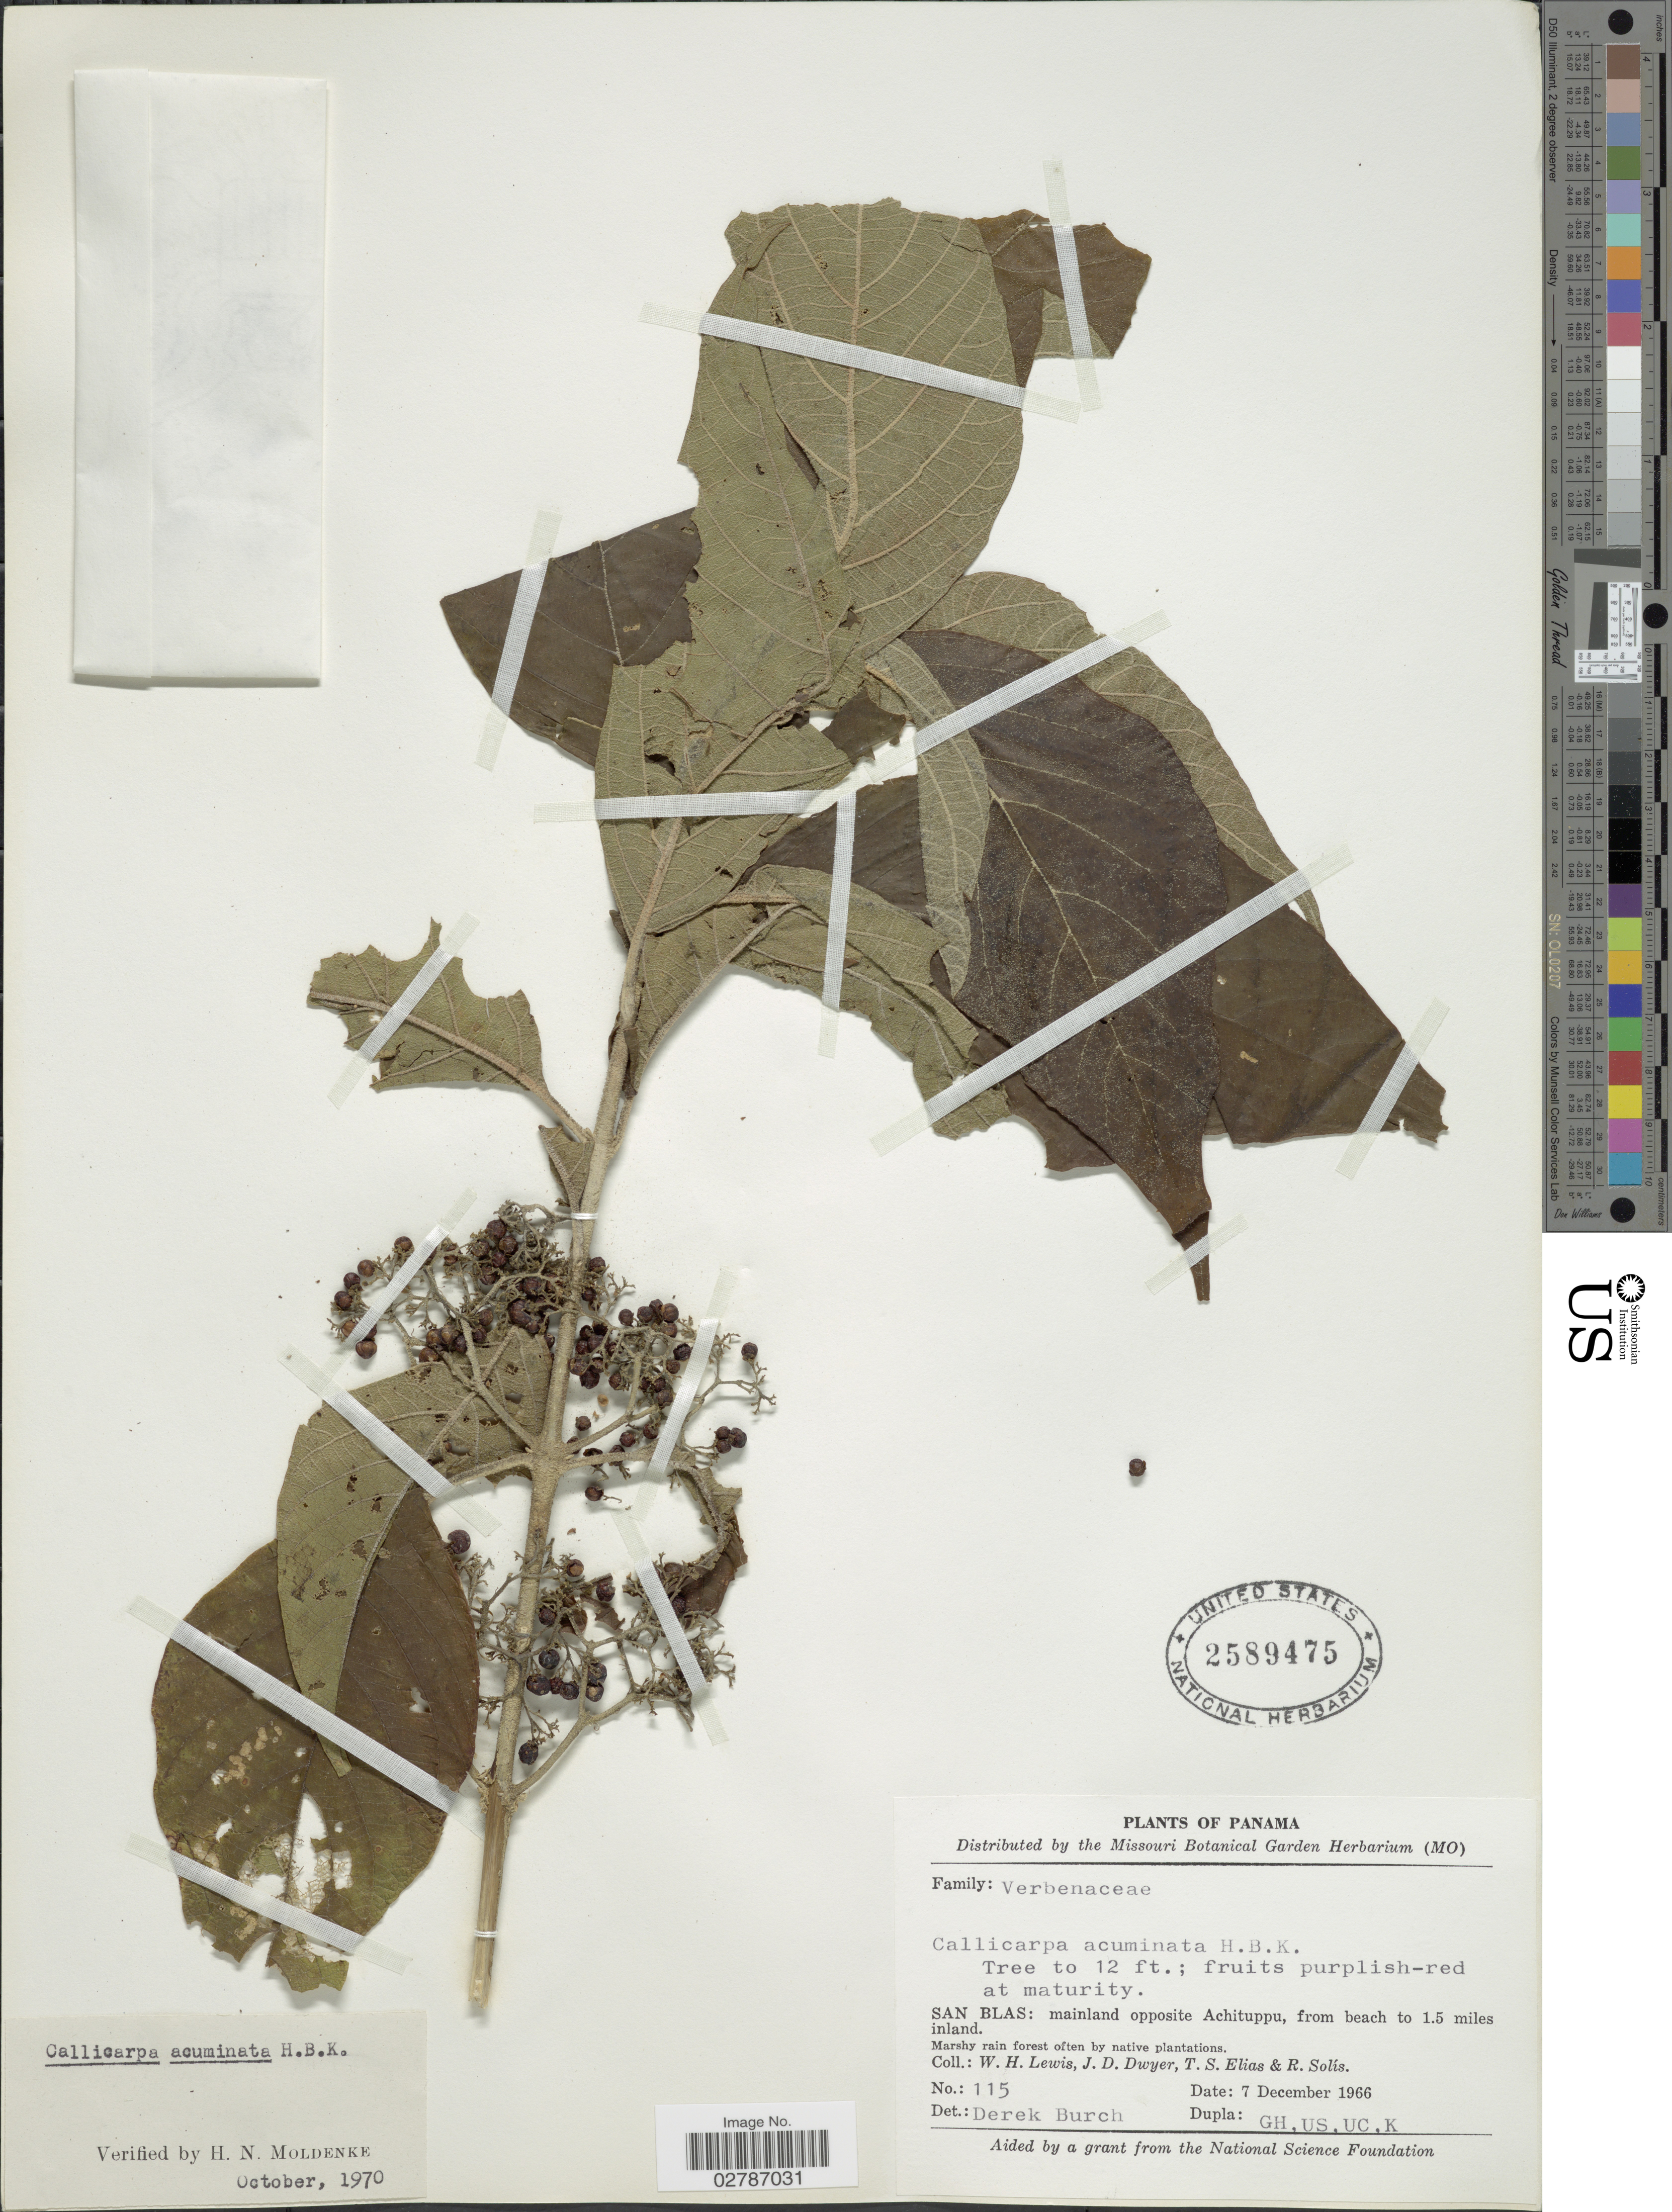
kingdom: Plantae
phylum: Tracheophyta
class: Magnoliopsida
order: Lamiales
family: Lamiaceae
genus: Callicarpa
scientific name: Callicarpa acuminata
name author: Kunth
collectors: W. H. Lewis, J. D. Dwyer, T. S. Elias & R. Solis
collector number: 115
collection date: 1966-12-07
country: Panama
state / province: Kuna Yala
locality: San Blas: mainland opposite Achituppu, from beach to 1.5 miles inland.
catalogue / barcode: US 2589475